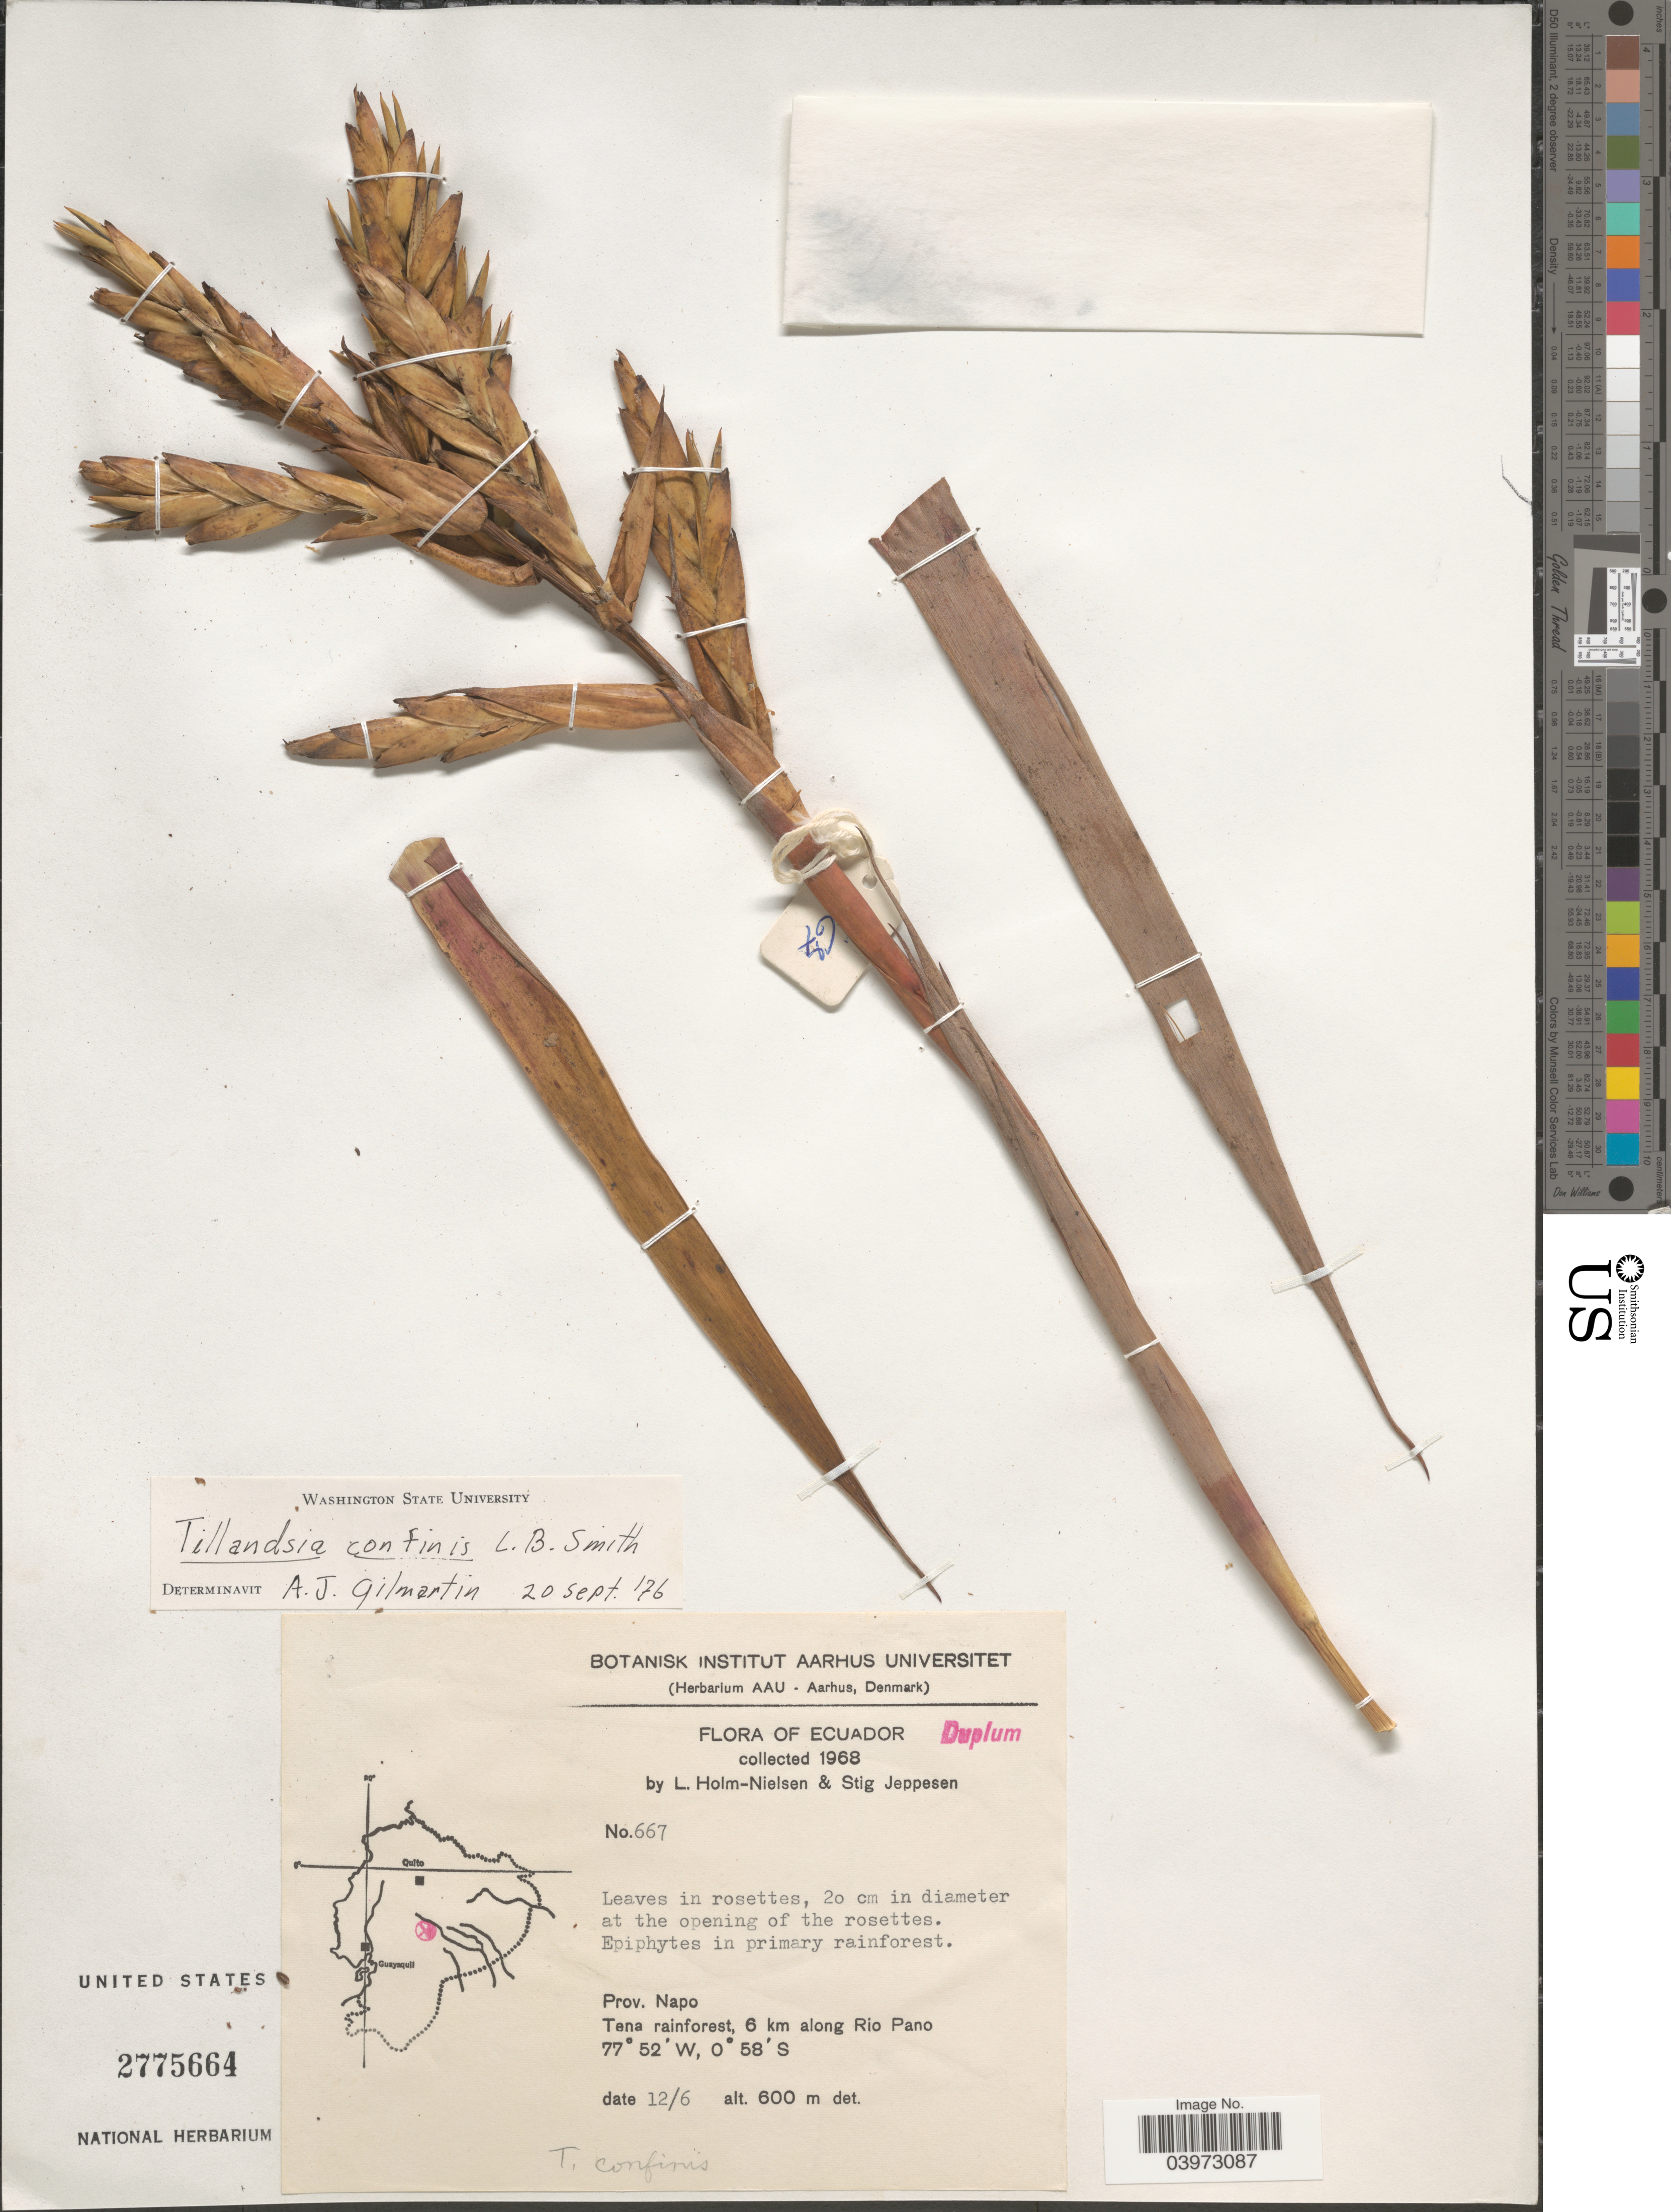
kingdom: Plantae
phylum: Tracheophyta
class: Liliopsida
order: Poales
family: Bromeliaceae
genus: Tillandsia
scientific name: Tillandsia confinis var. confinis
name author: L.B. Sm.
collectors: L. Holm-Nielsen & S. Jeppesen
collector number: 667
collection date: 1968-06-12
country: Ecuador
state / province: Napo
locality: Tena rainforest, 6 km along Rio Pano.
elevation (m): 600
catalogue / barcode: US 2775664